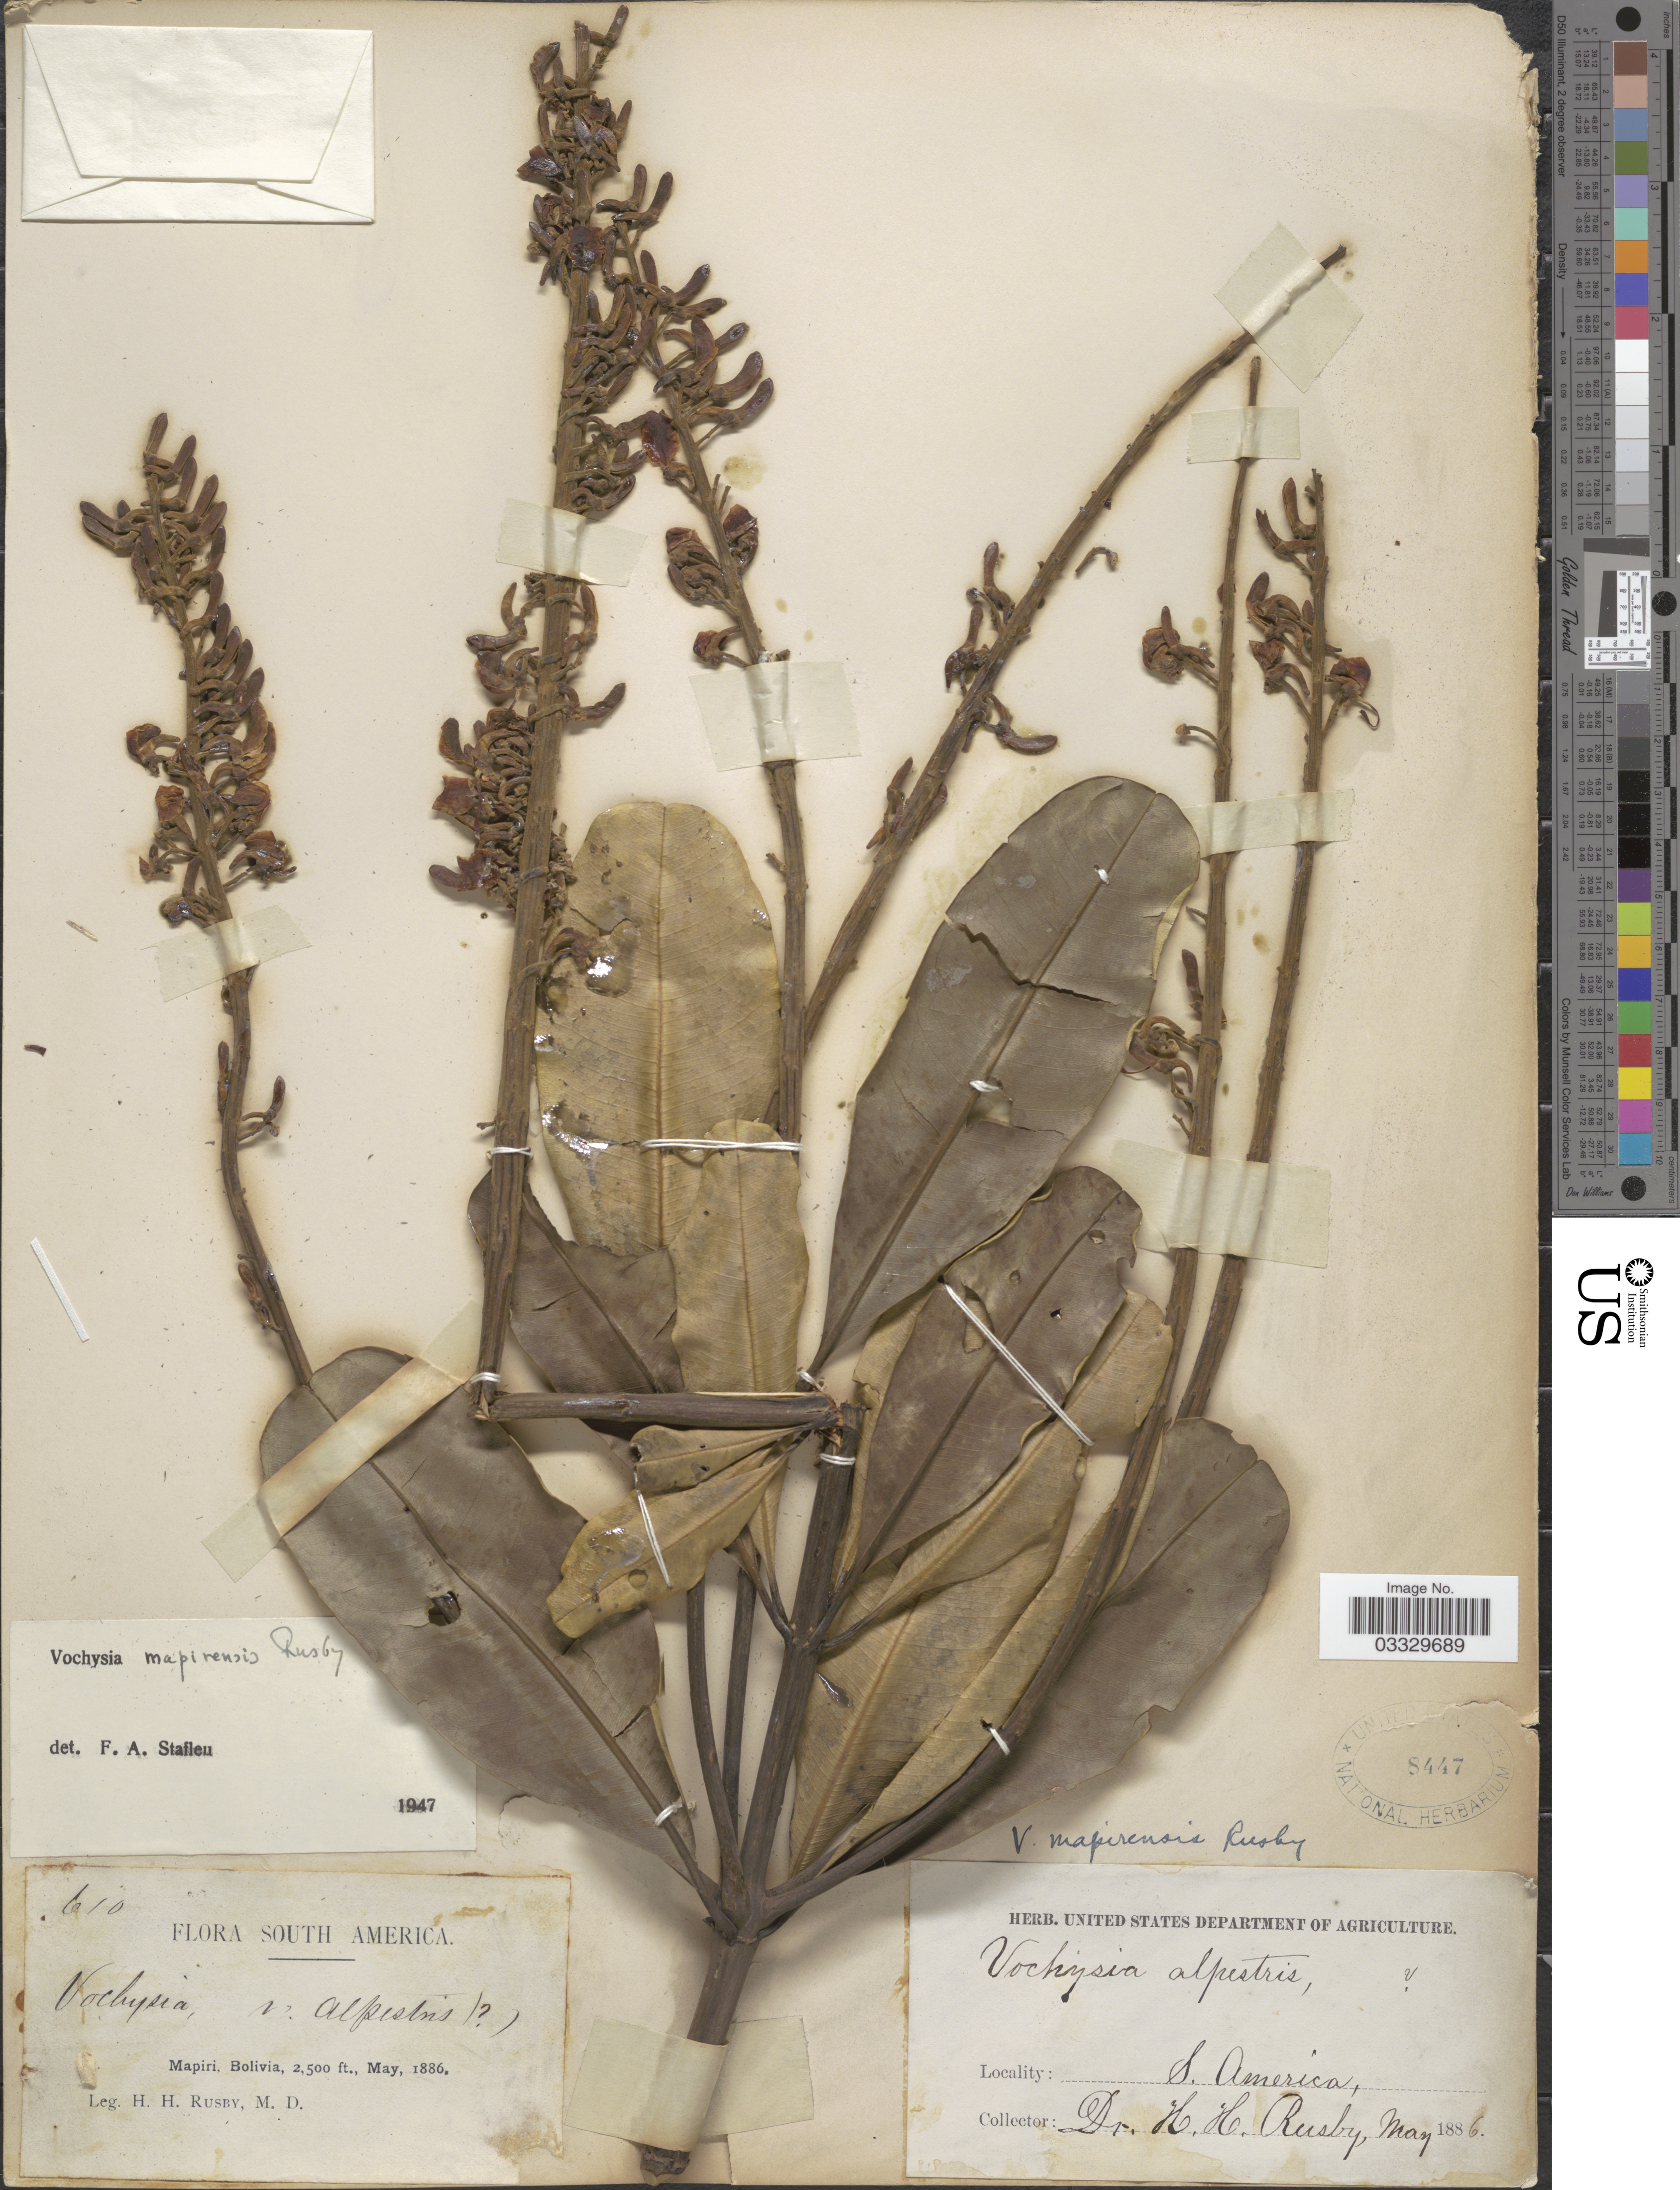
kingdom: Plantae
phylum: Tracheophyta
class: Magnoliopsida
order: Myrtales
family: Vochysiaceae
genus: Vochysia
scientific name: Vochysia mapirensis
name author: Rusby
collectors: H. H. Rusby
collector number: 610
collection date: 1886-05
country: Bolivia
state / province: La Páz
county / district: Larecaja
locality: Mapiri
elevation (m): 762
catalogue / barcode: US 8447